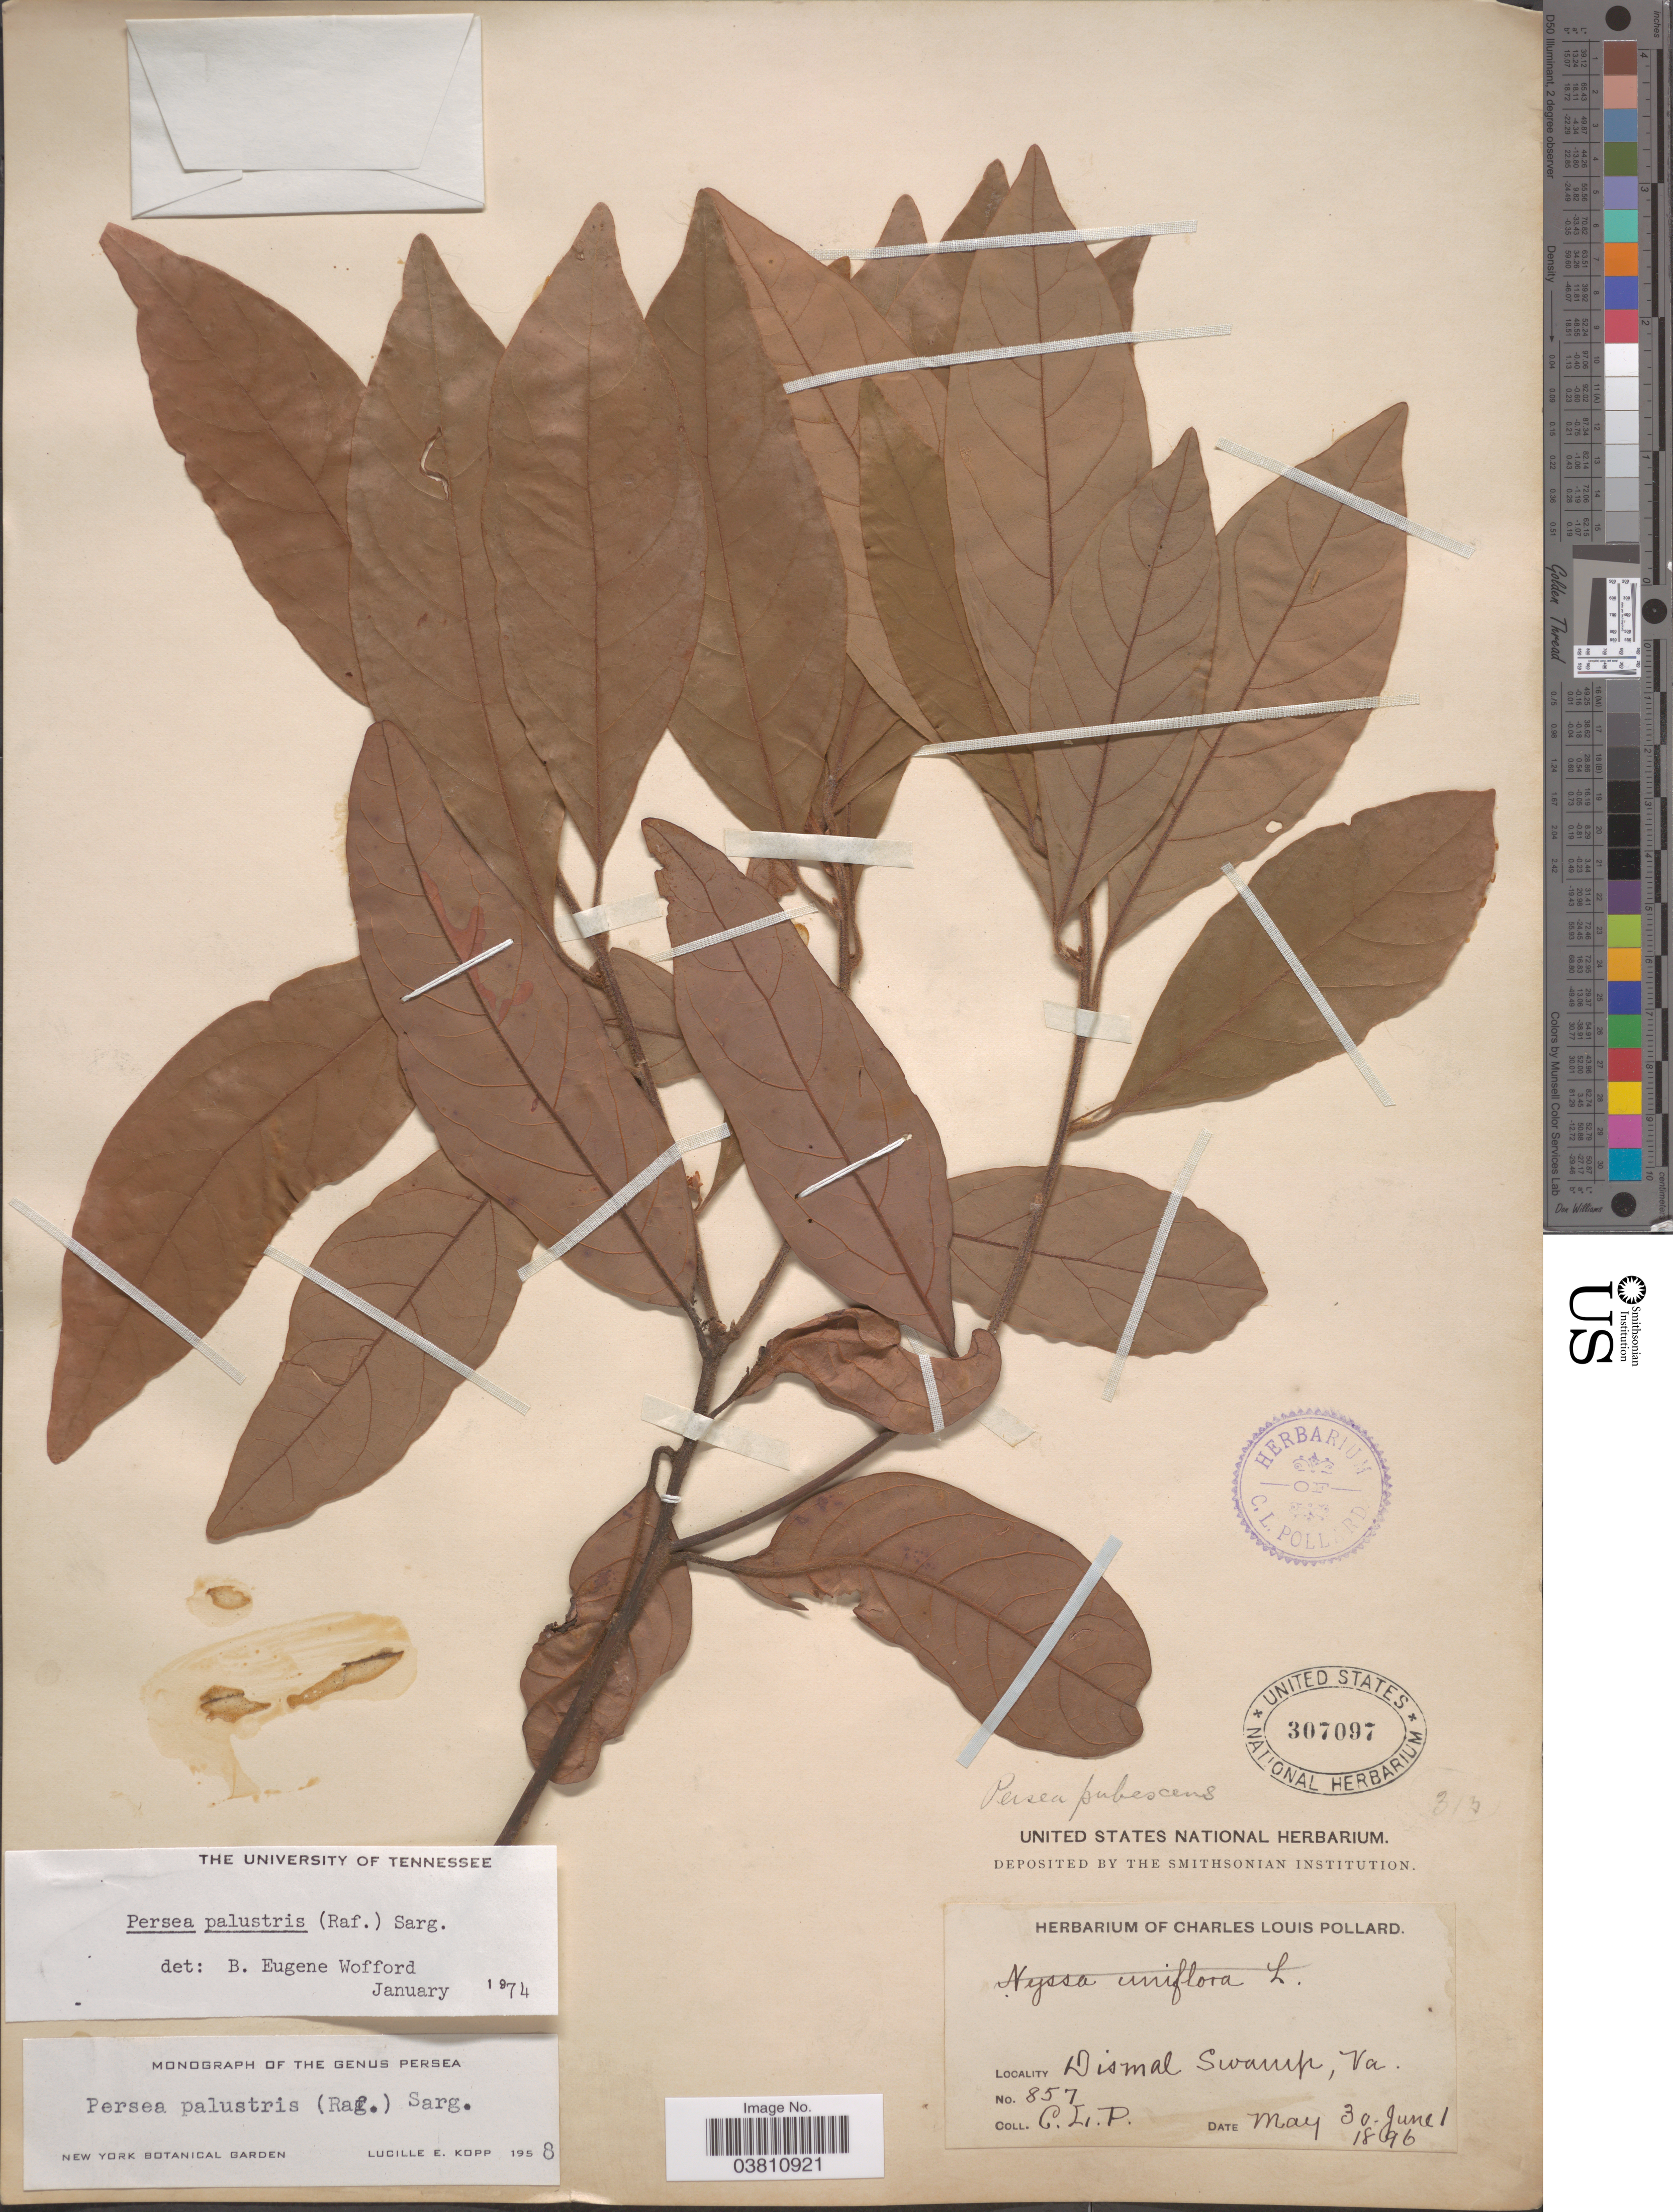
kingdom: Plantae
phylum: Tracheophyta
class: Magnoliopsida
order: Laurales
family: Lauraceae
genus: Persea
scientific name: Persea palustris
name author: (Raf.) Sarg.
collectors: C. L. Pollard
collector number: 857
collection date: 1896-05-30/1896-06-01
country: United States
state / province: Virginia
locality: Dismal Swamp.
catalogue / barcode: US 307097